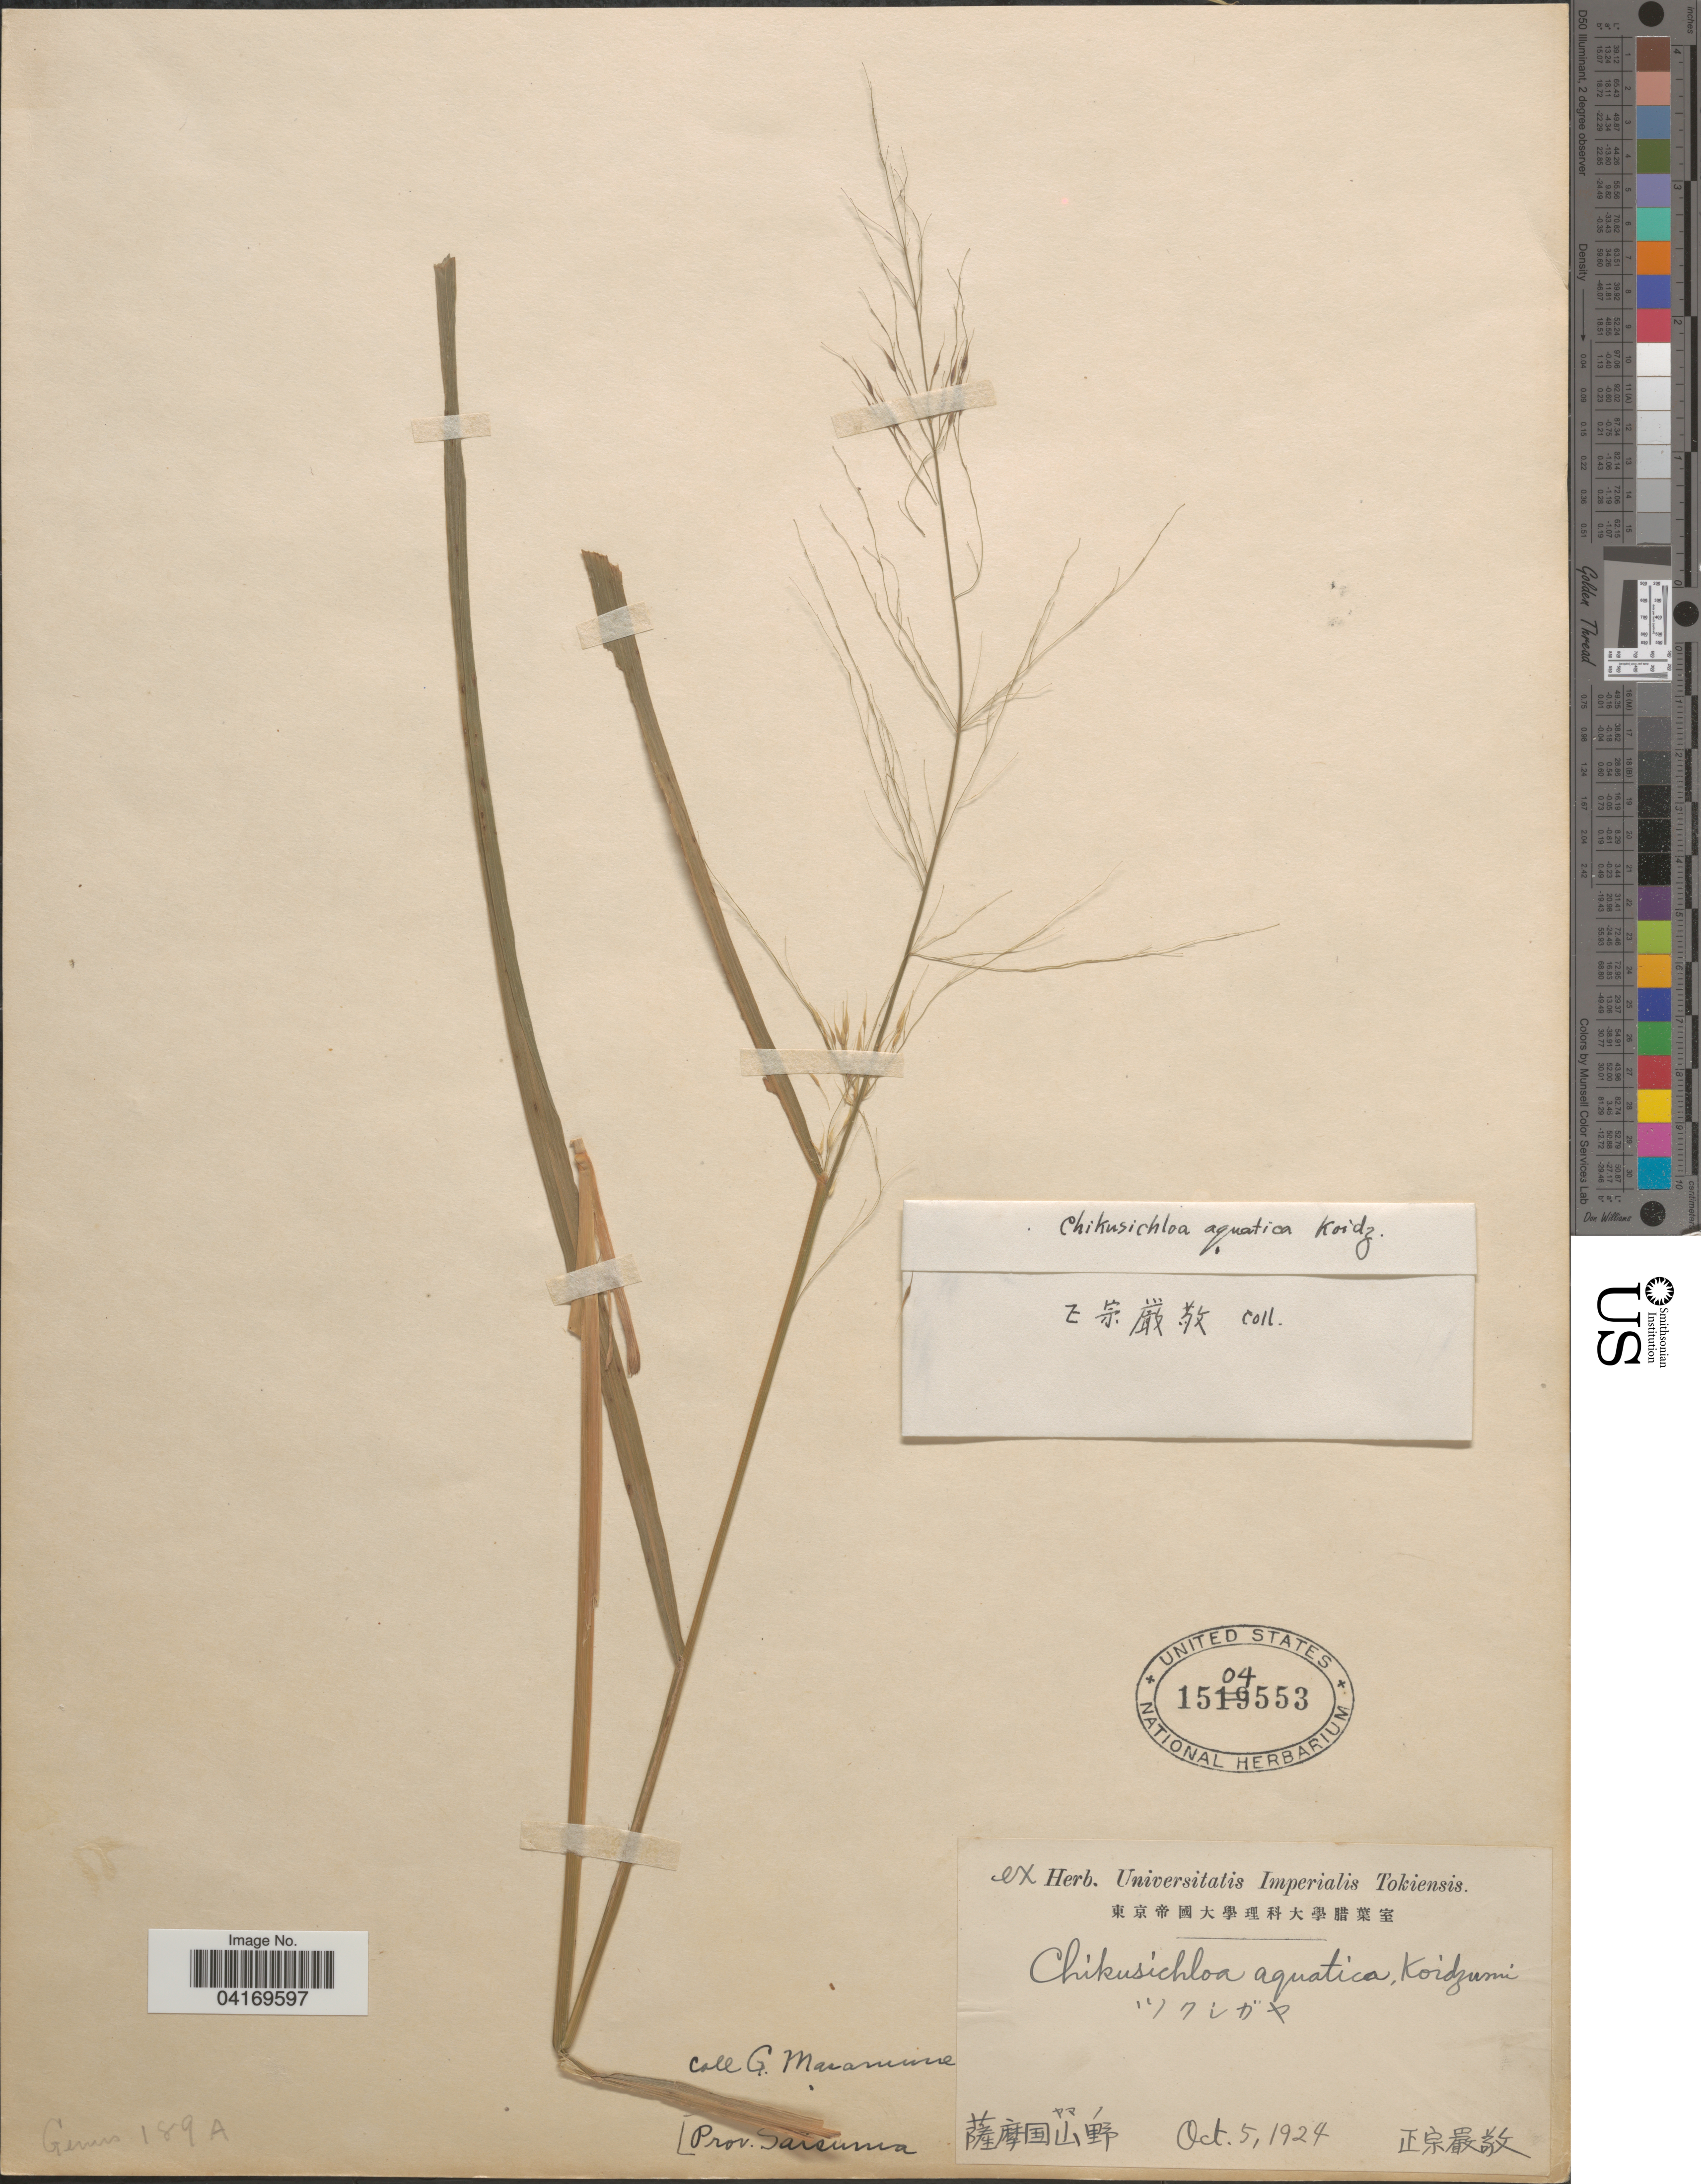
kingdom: Plantae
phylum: Tracheophyta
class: Liliopsida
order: Poales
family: Poaceae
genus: Chikusichloa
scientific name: Chikusichloa aquatica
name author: Koidz.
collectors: G. Masamune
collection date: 1924-10-05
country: Japan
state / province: Tokyo, Federal City of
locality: Prov. Saisuma.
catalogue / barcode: US 1504553